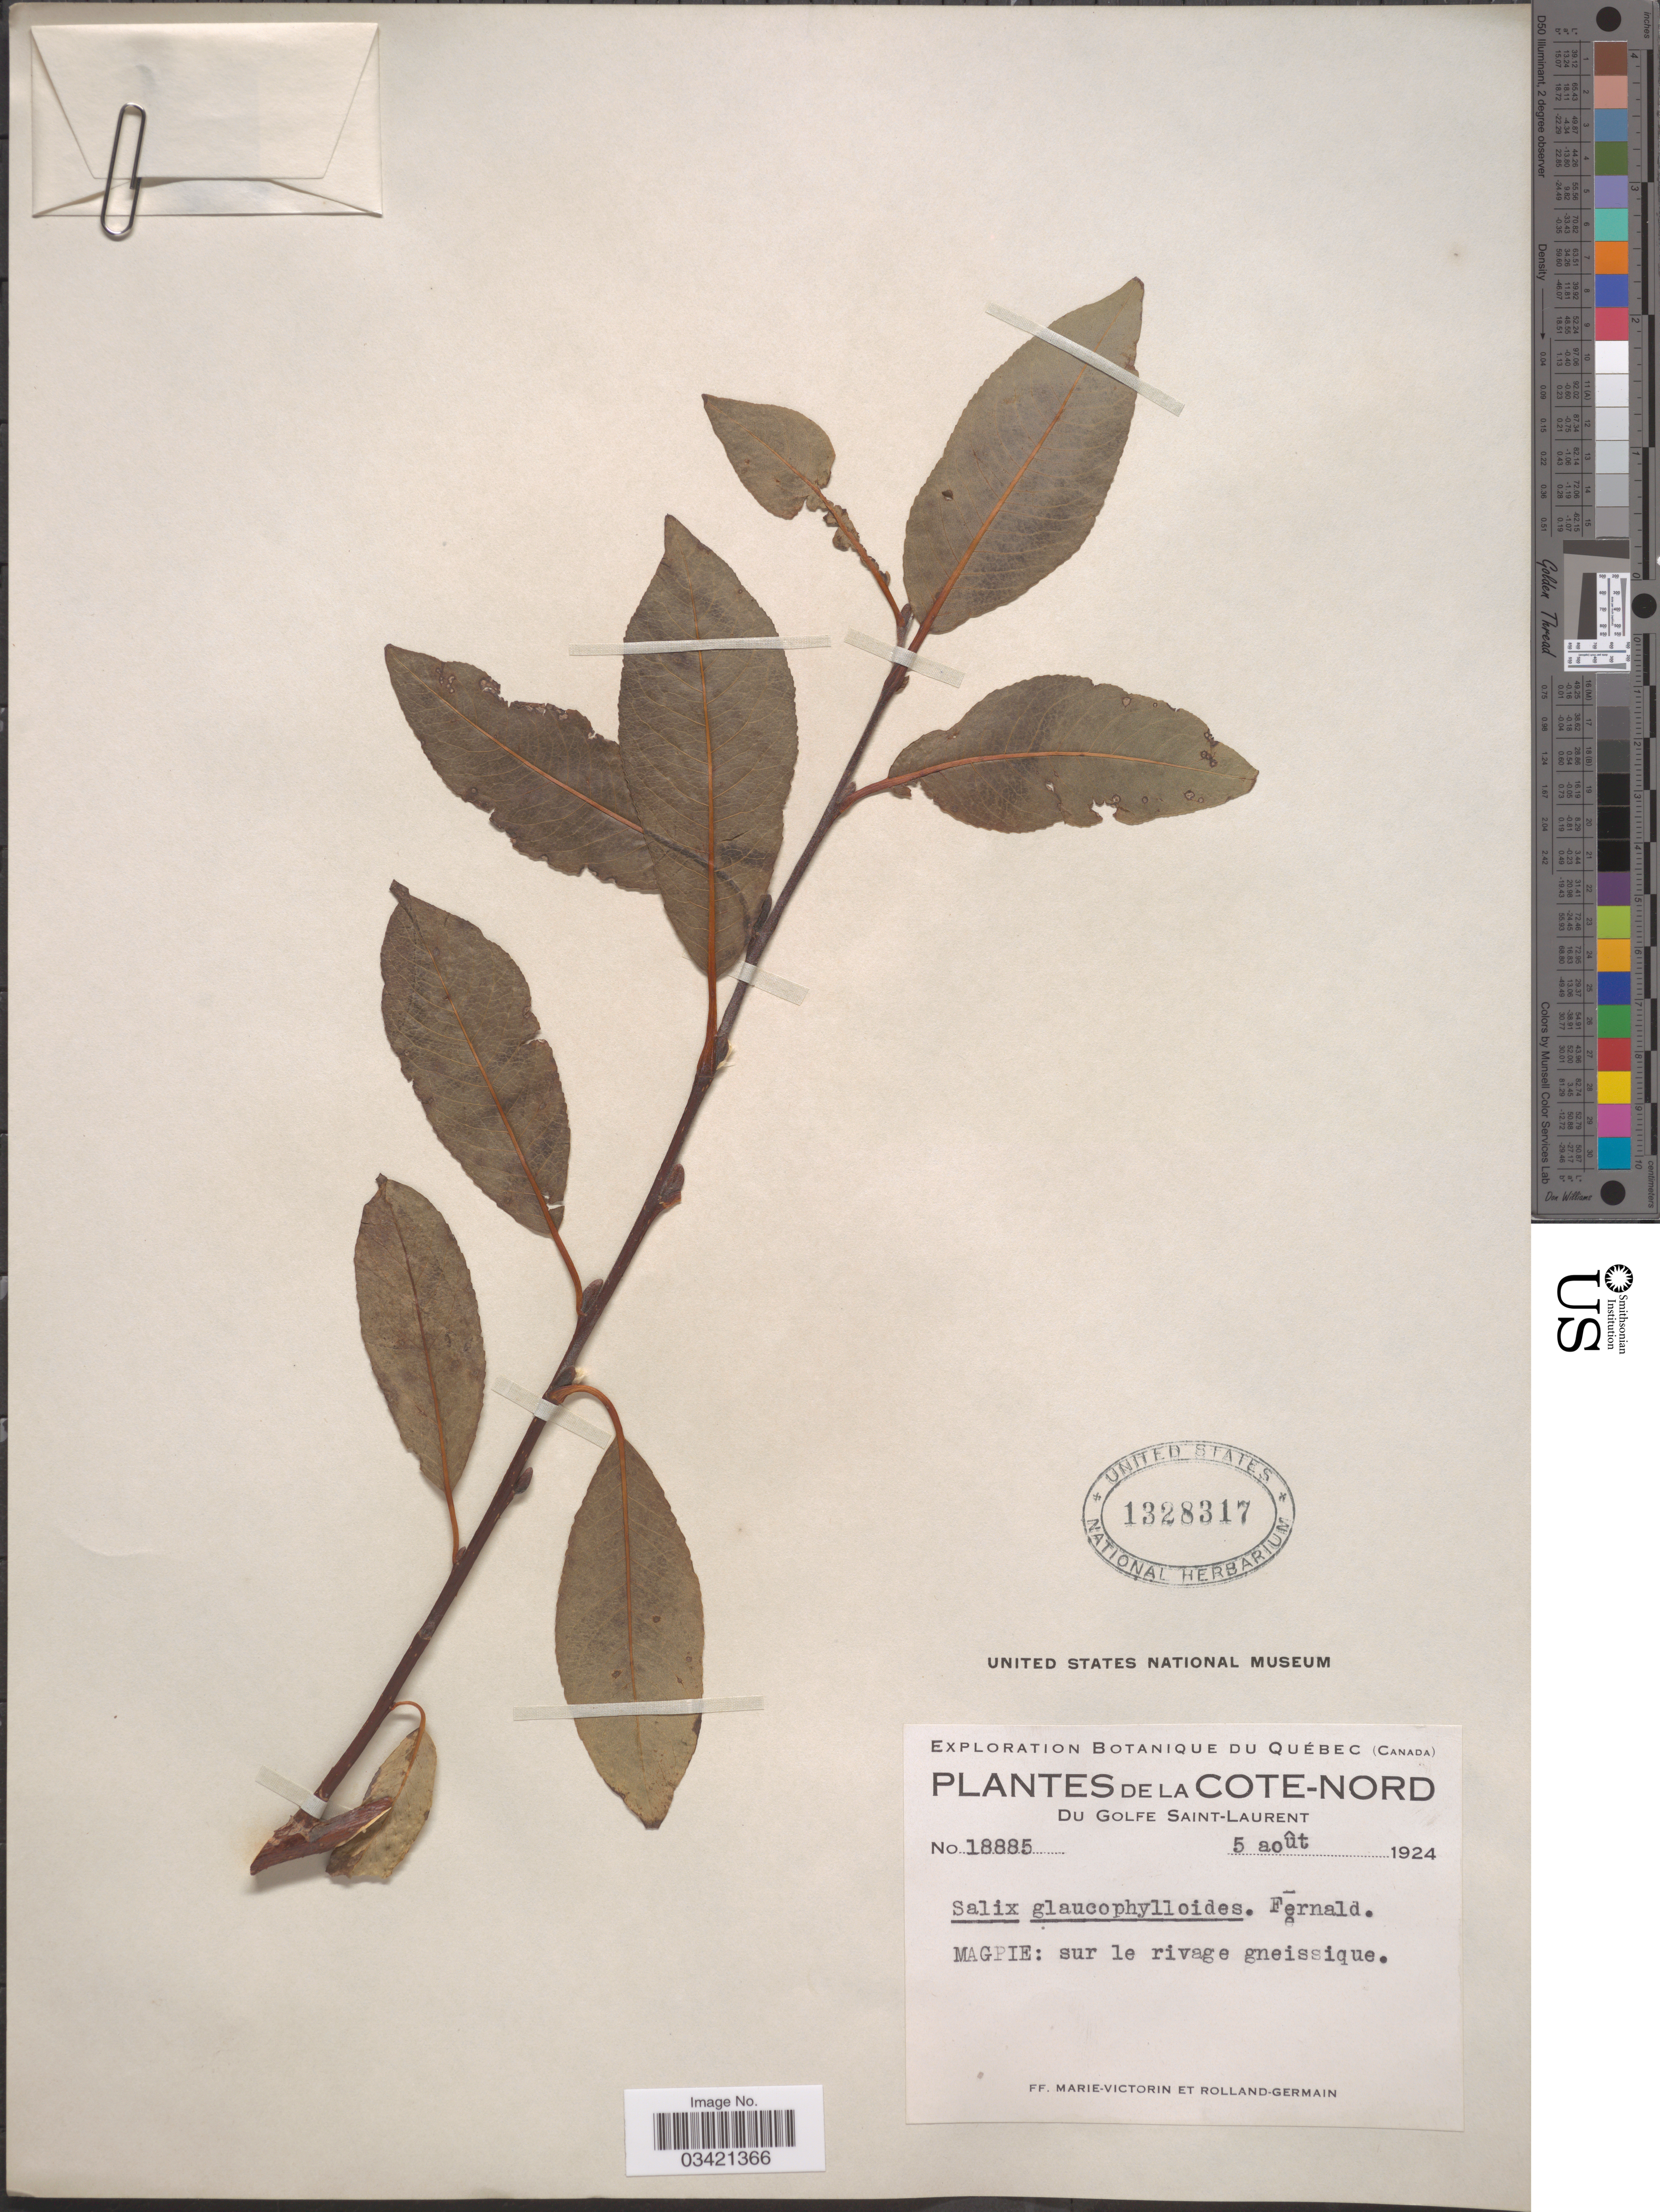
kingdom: Plantae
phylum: Tracheophyta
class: Magnoliopsida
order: Malpighiales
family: Salicaceae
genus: Salix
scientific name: Salix glaucophylla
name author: Andersson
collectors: F. Marie-Victorin & Rolland-Germain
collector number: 18885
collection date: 1924-08-05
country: Canada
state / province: Quebec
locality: Cote-Nord. Du Golfe Saint-Laurent. Magpie: sur le rivage gneissique.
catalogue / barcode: US 1328317